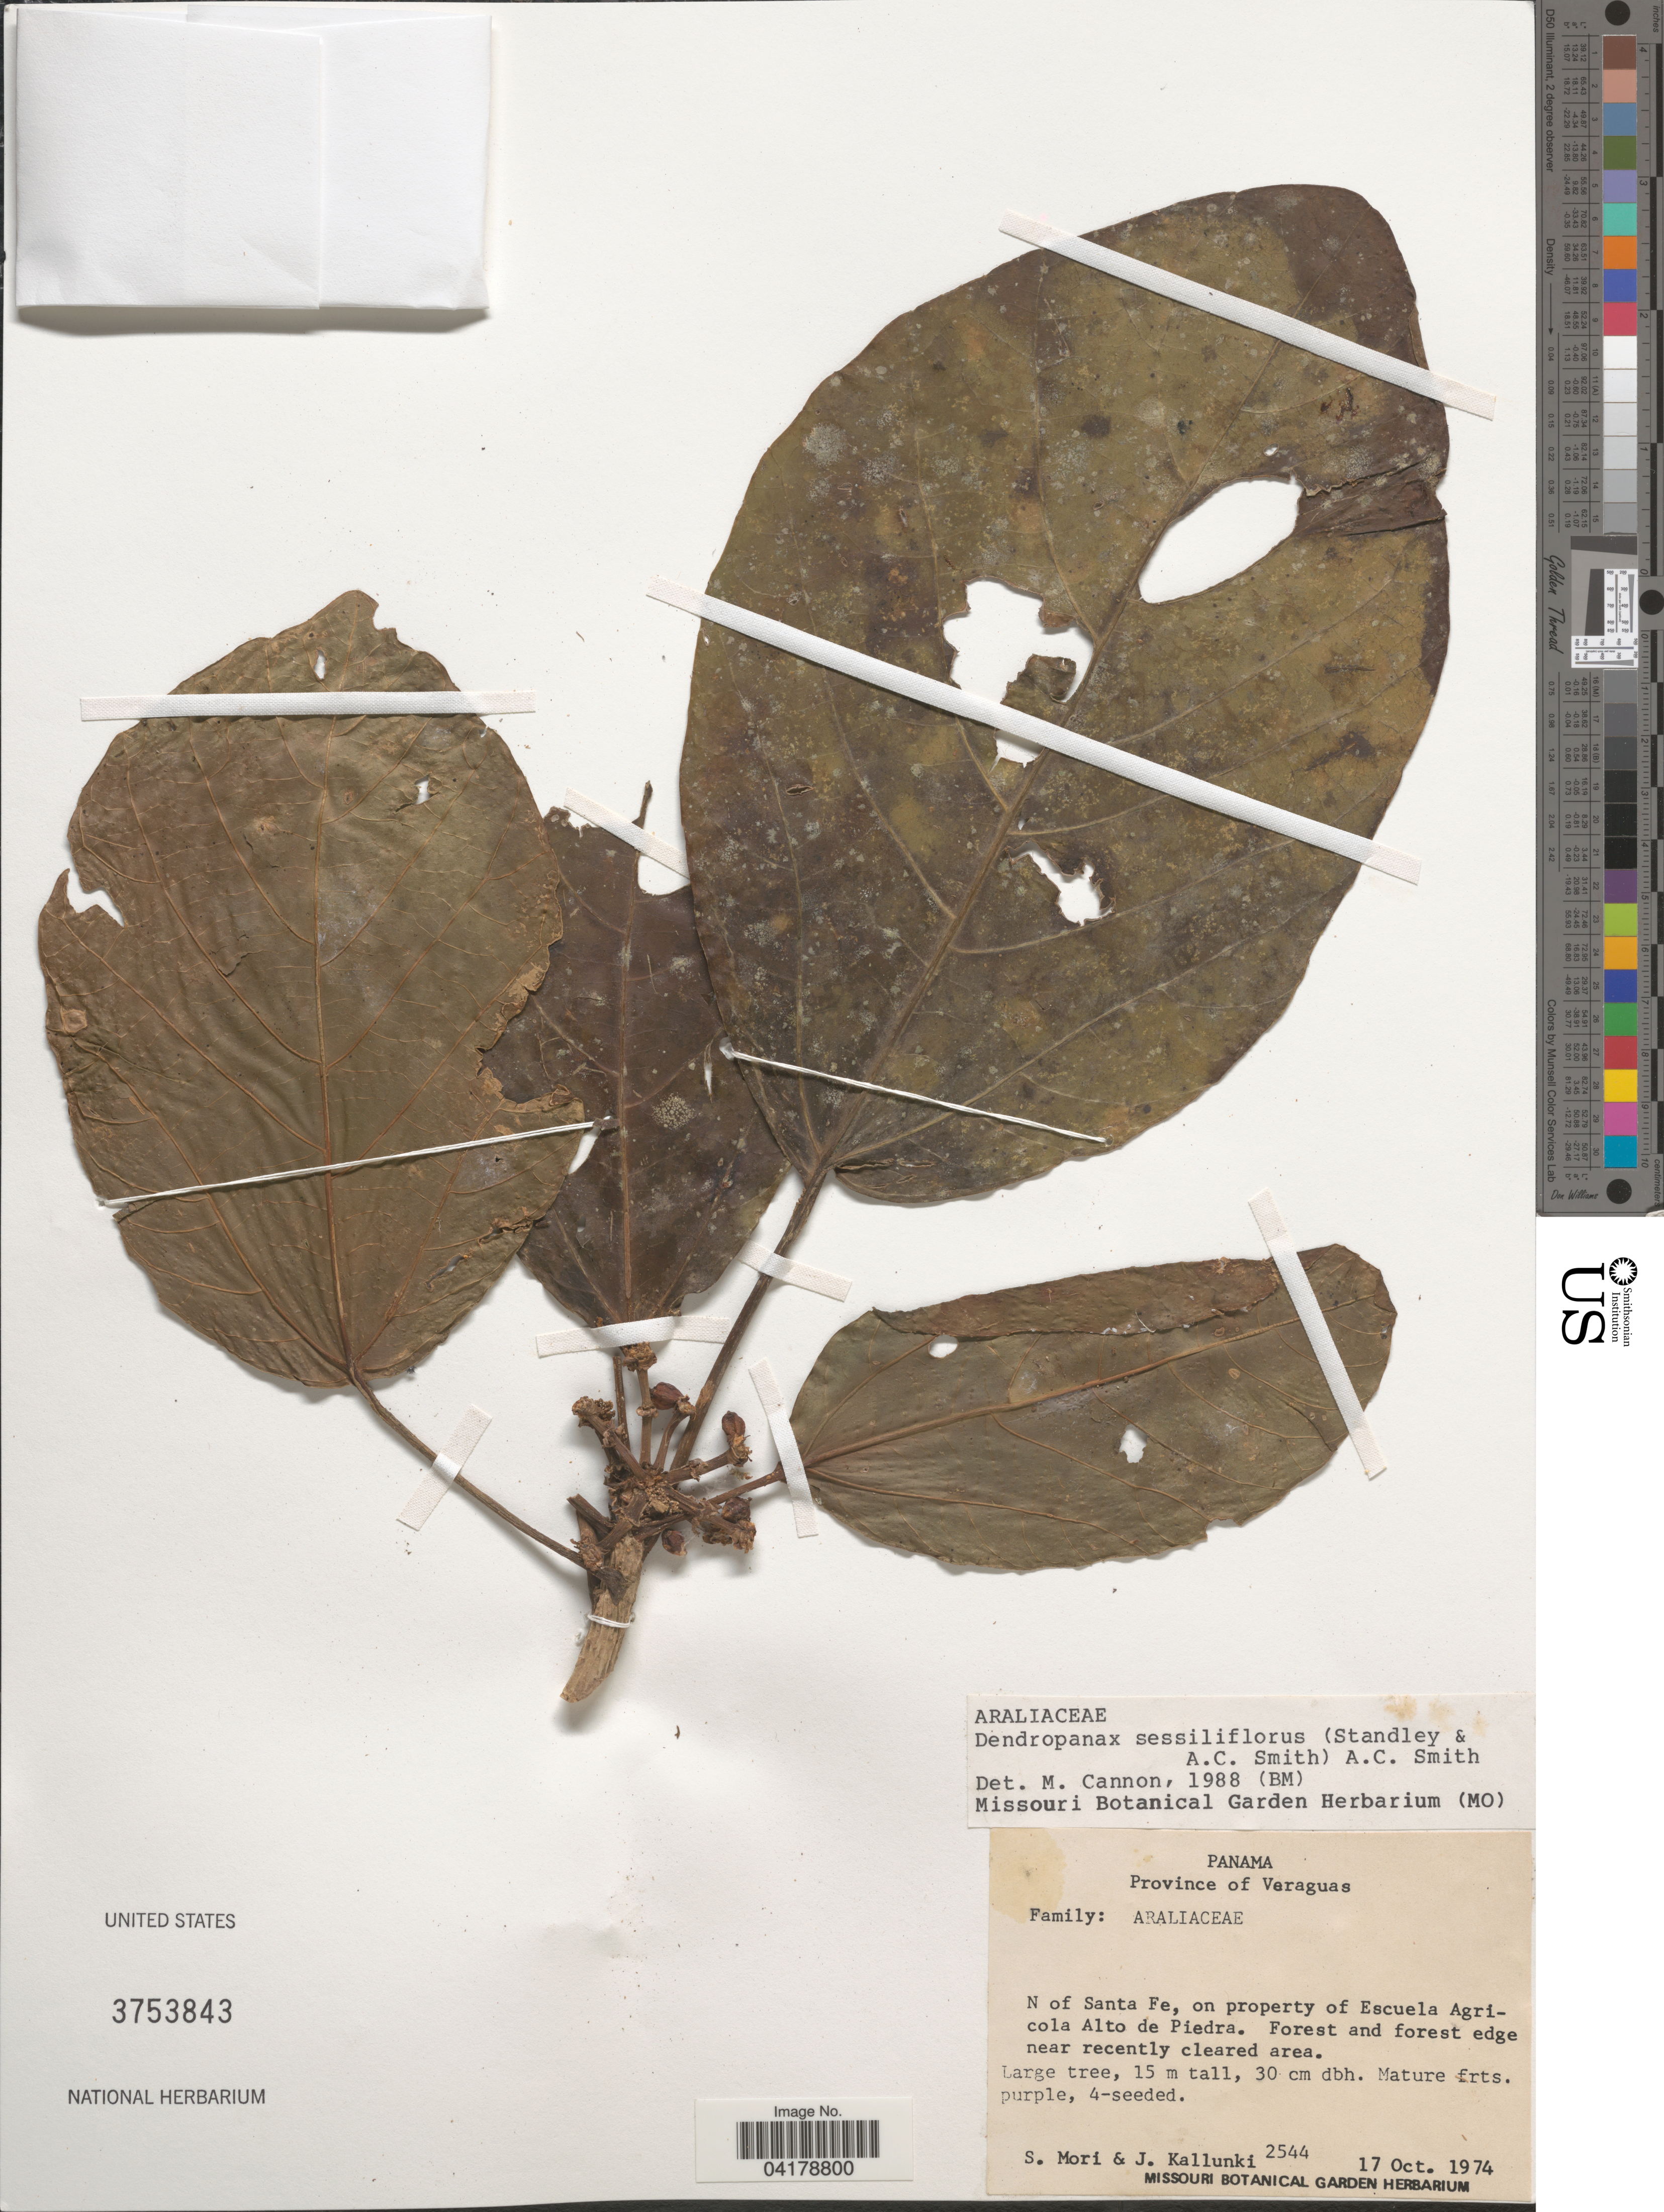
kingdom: Plantae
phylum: Tracheophyta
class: Magnoliopsida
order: Apiales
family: Araliaceae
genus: Dendropanax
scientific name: Dendropanax sessiliflorus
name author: (Standl. & A.C. Sm.) A.C. Sm.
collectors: S. Mori & J. Kallunki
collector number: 2544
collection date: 1974-10-17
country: Panama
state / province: Veraguas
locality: N of Santa Fe, on property of Escuela Agricola Alto de Piedra. Forest and forest edge near recently cleared area.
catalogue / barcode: US 3753843